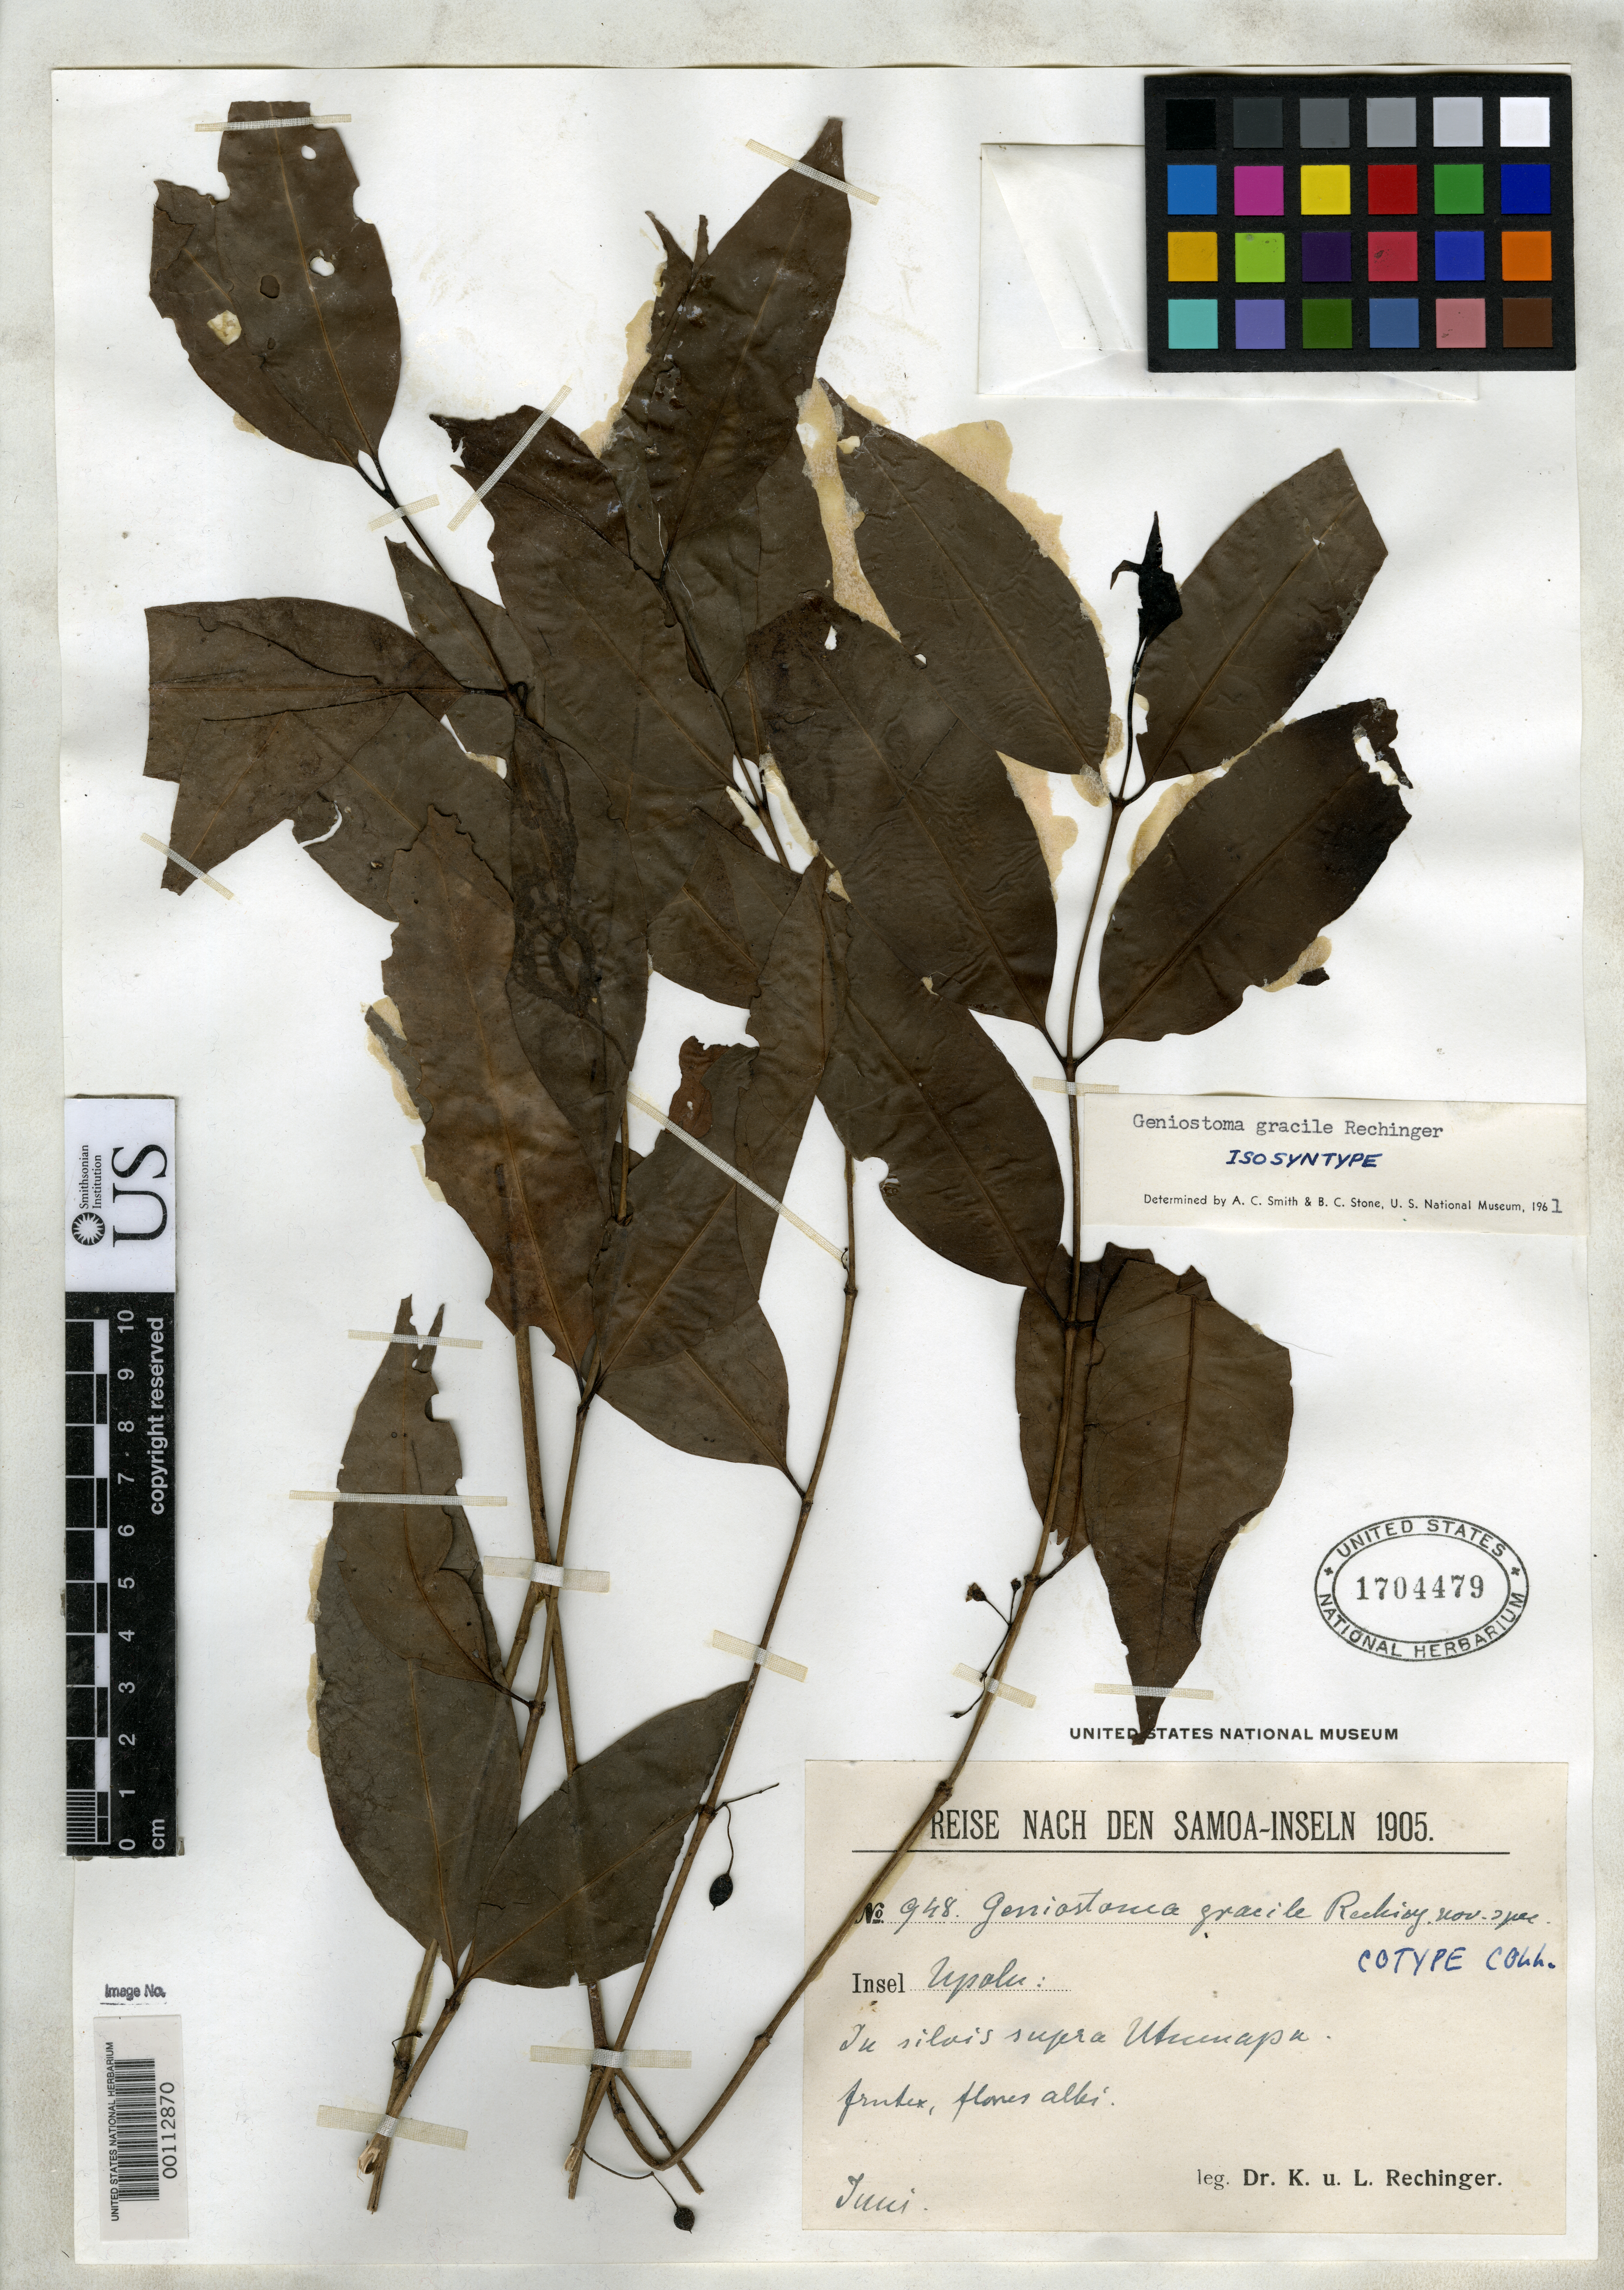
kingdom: Plantae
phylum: Tracheophyta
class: Magnoliopsida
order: Gentianales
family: Loganiaceae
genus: Geniostoma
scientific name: Geniostoma gracile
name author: Rech.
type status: Isosyntype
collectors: K. H. Rechinger & L. Rechinger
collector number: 948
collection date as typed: Jun 1905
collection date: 1905-06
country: Samoa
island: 'Upolu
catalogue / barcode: US 1704479